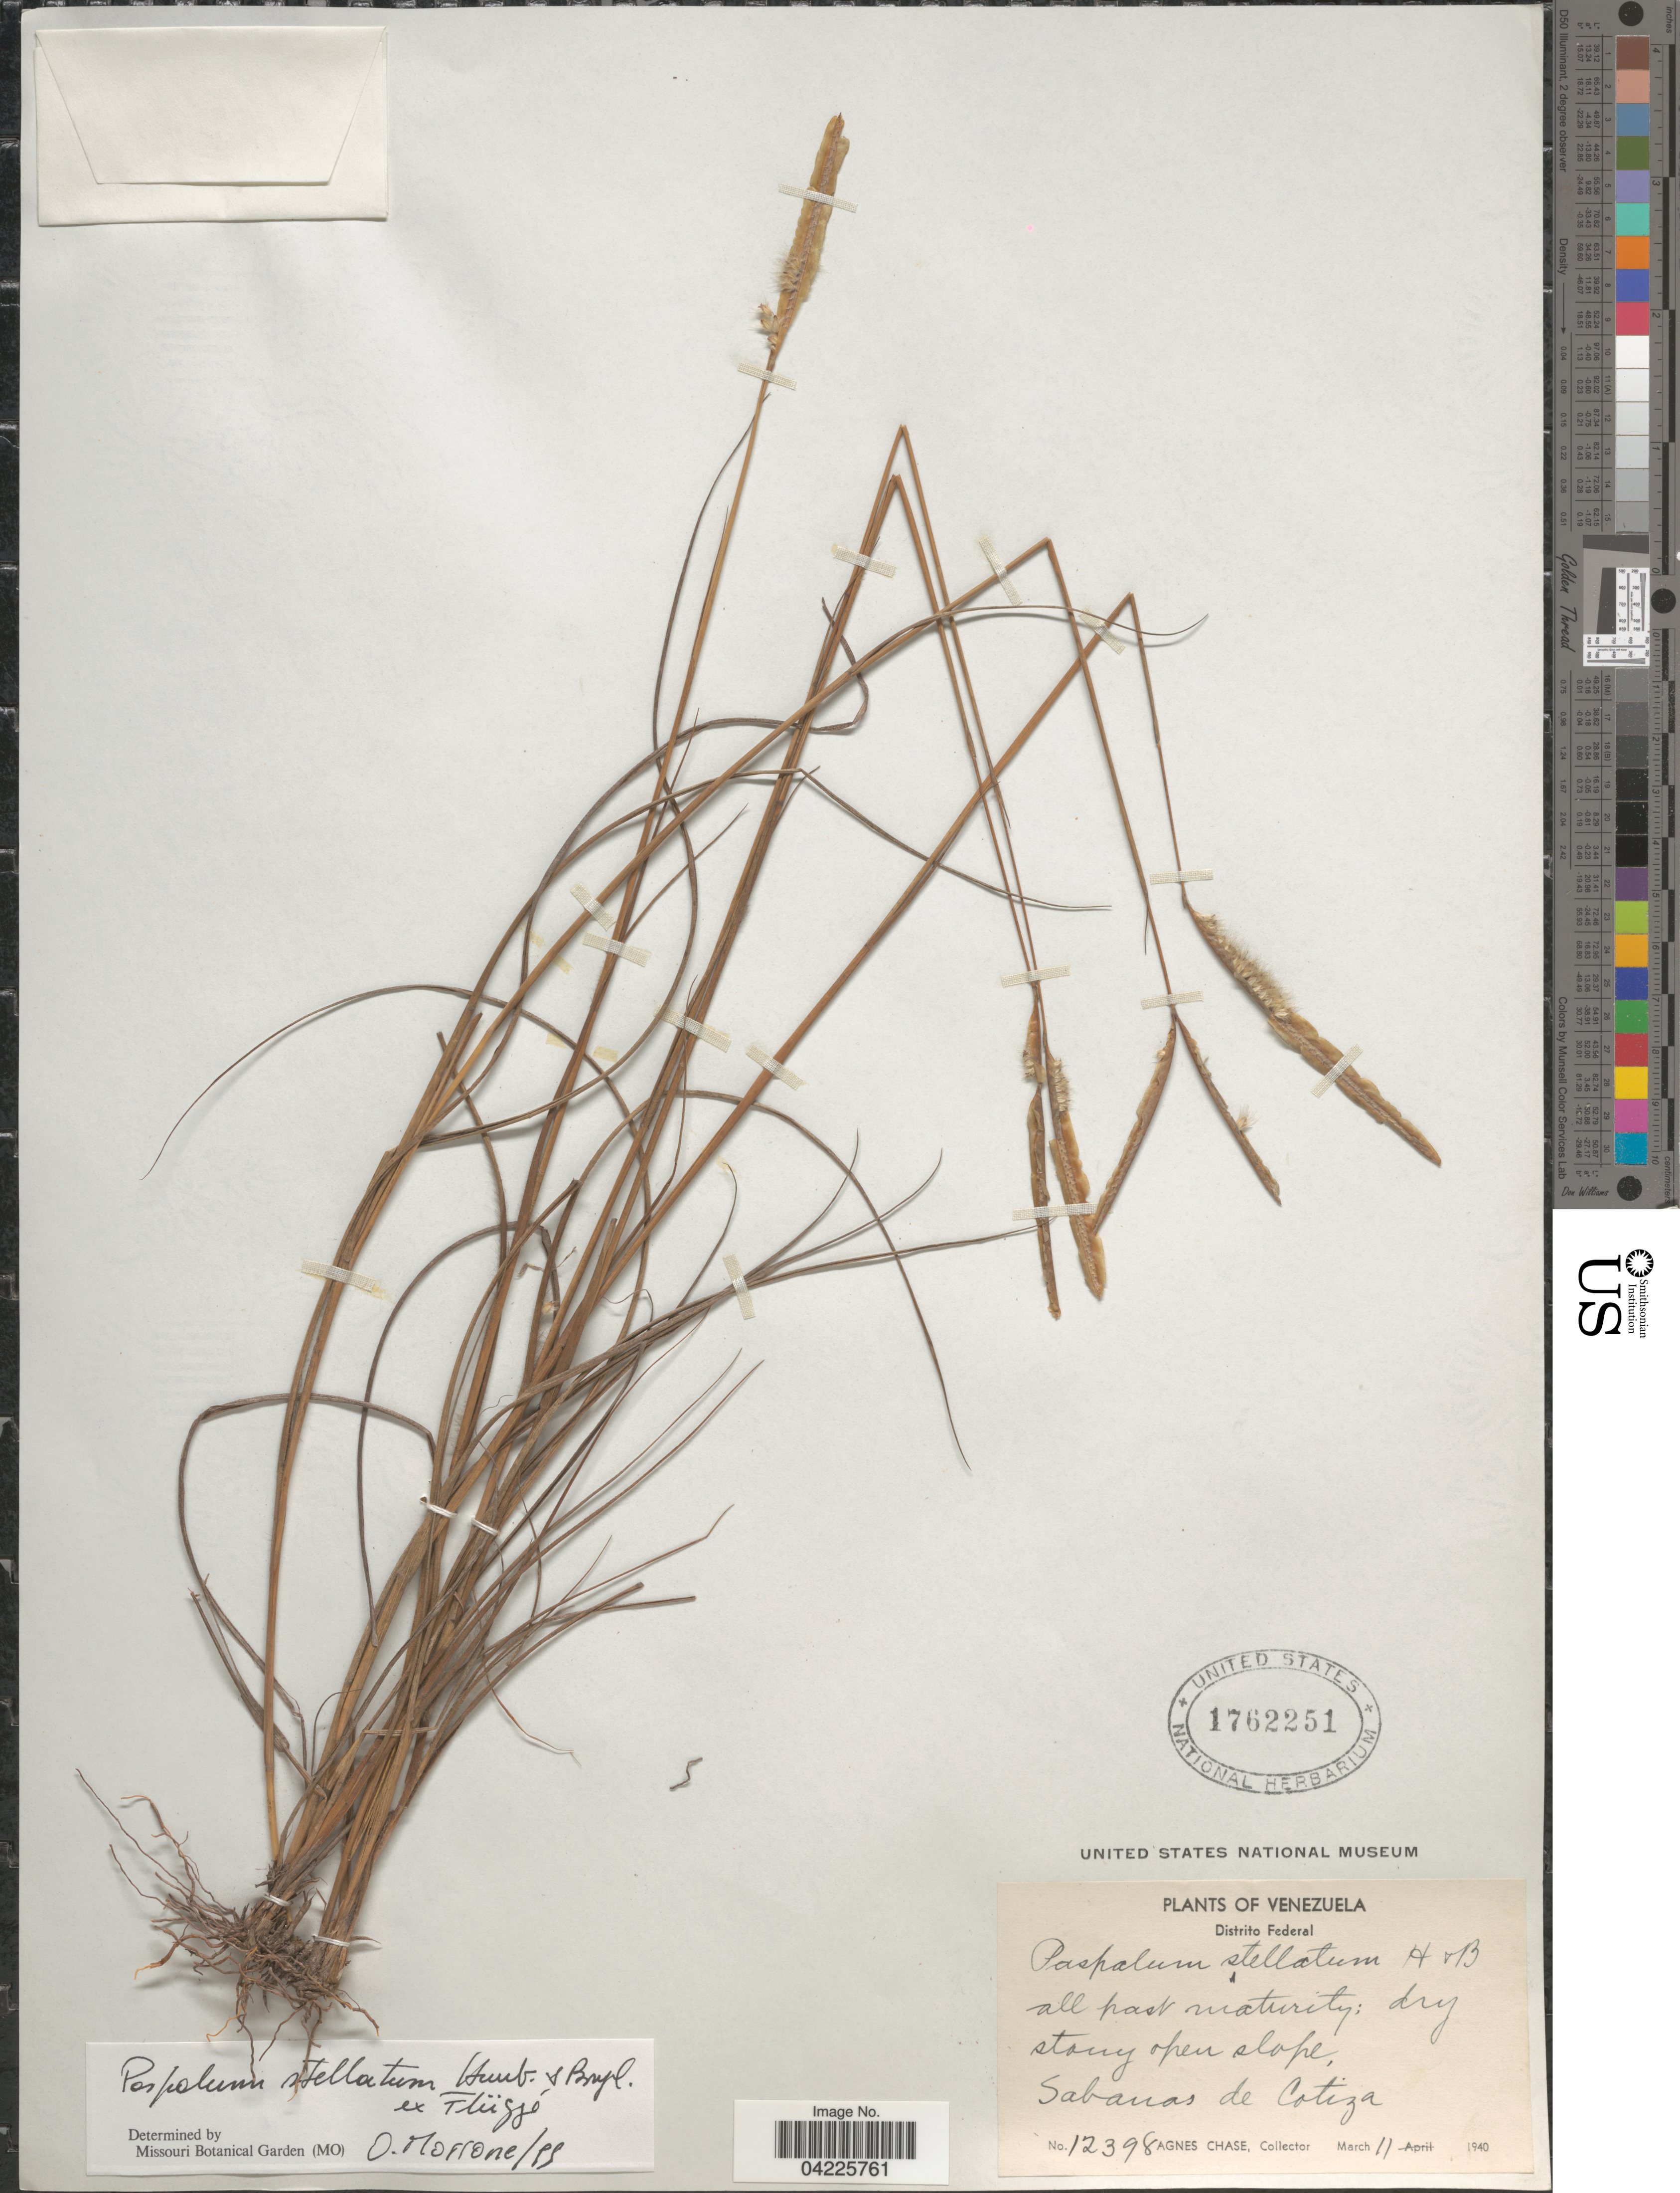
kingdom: Plantae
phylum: Tracheophyta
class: Liliopsida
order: Poales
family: Poaceae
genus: Paspalum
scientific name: Paspalum stellatum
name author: Humb. & Bonpl. ex Flüggé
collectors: A. Chase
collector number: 12398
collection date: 1940-03-11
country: Venezuela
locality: Distrito Federal. Sabanas de Cotiza.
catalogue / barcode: US 1762251